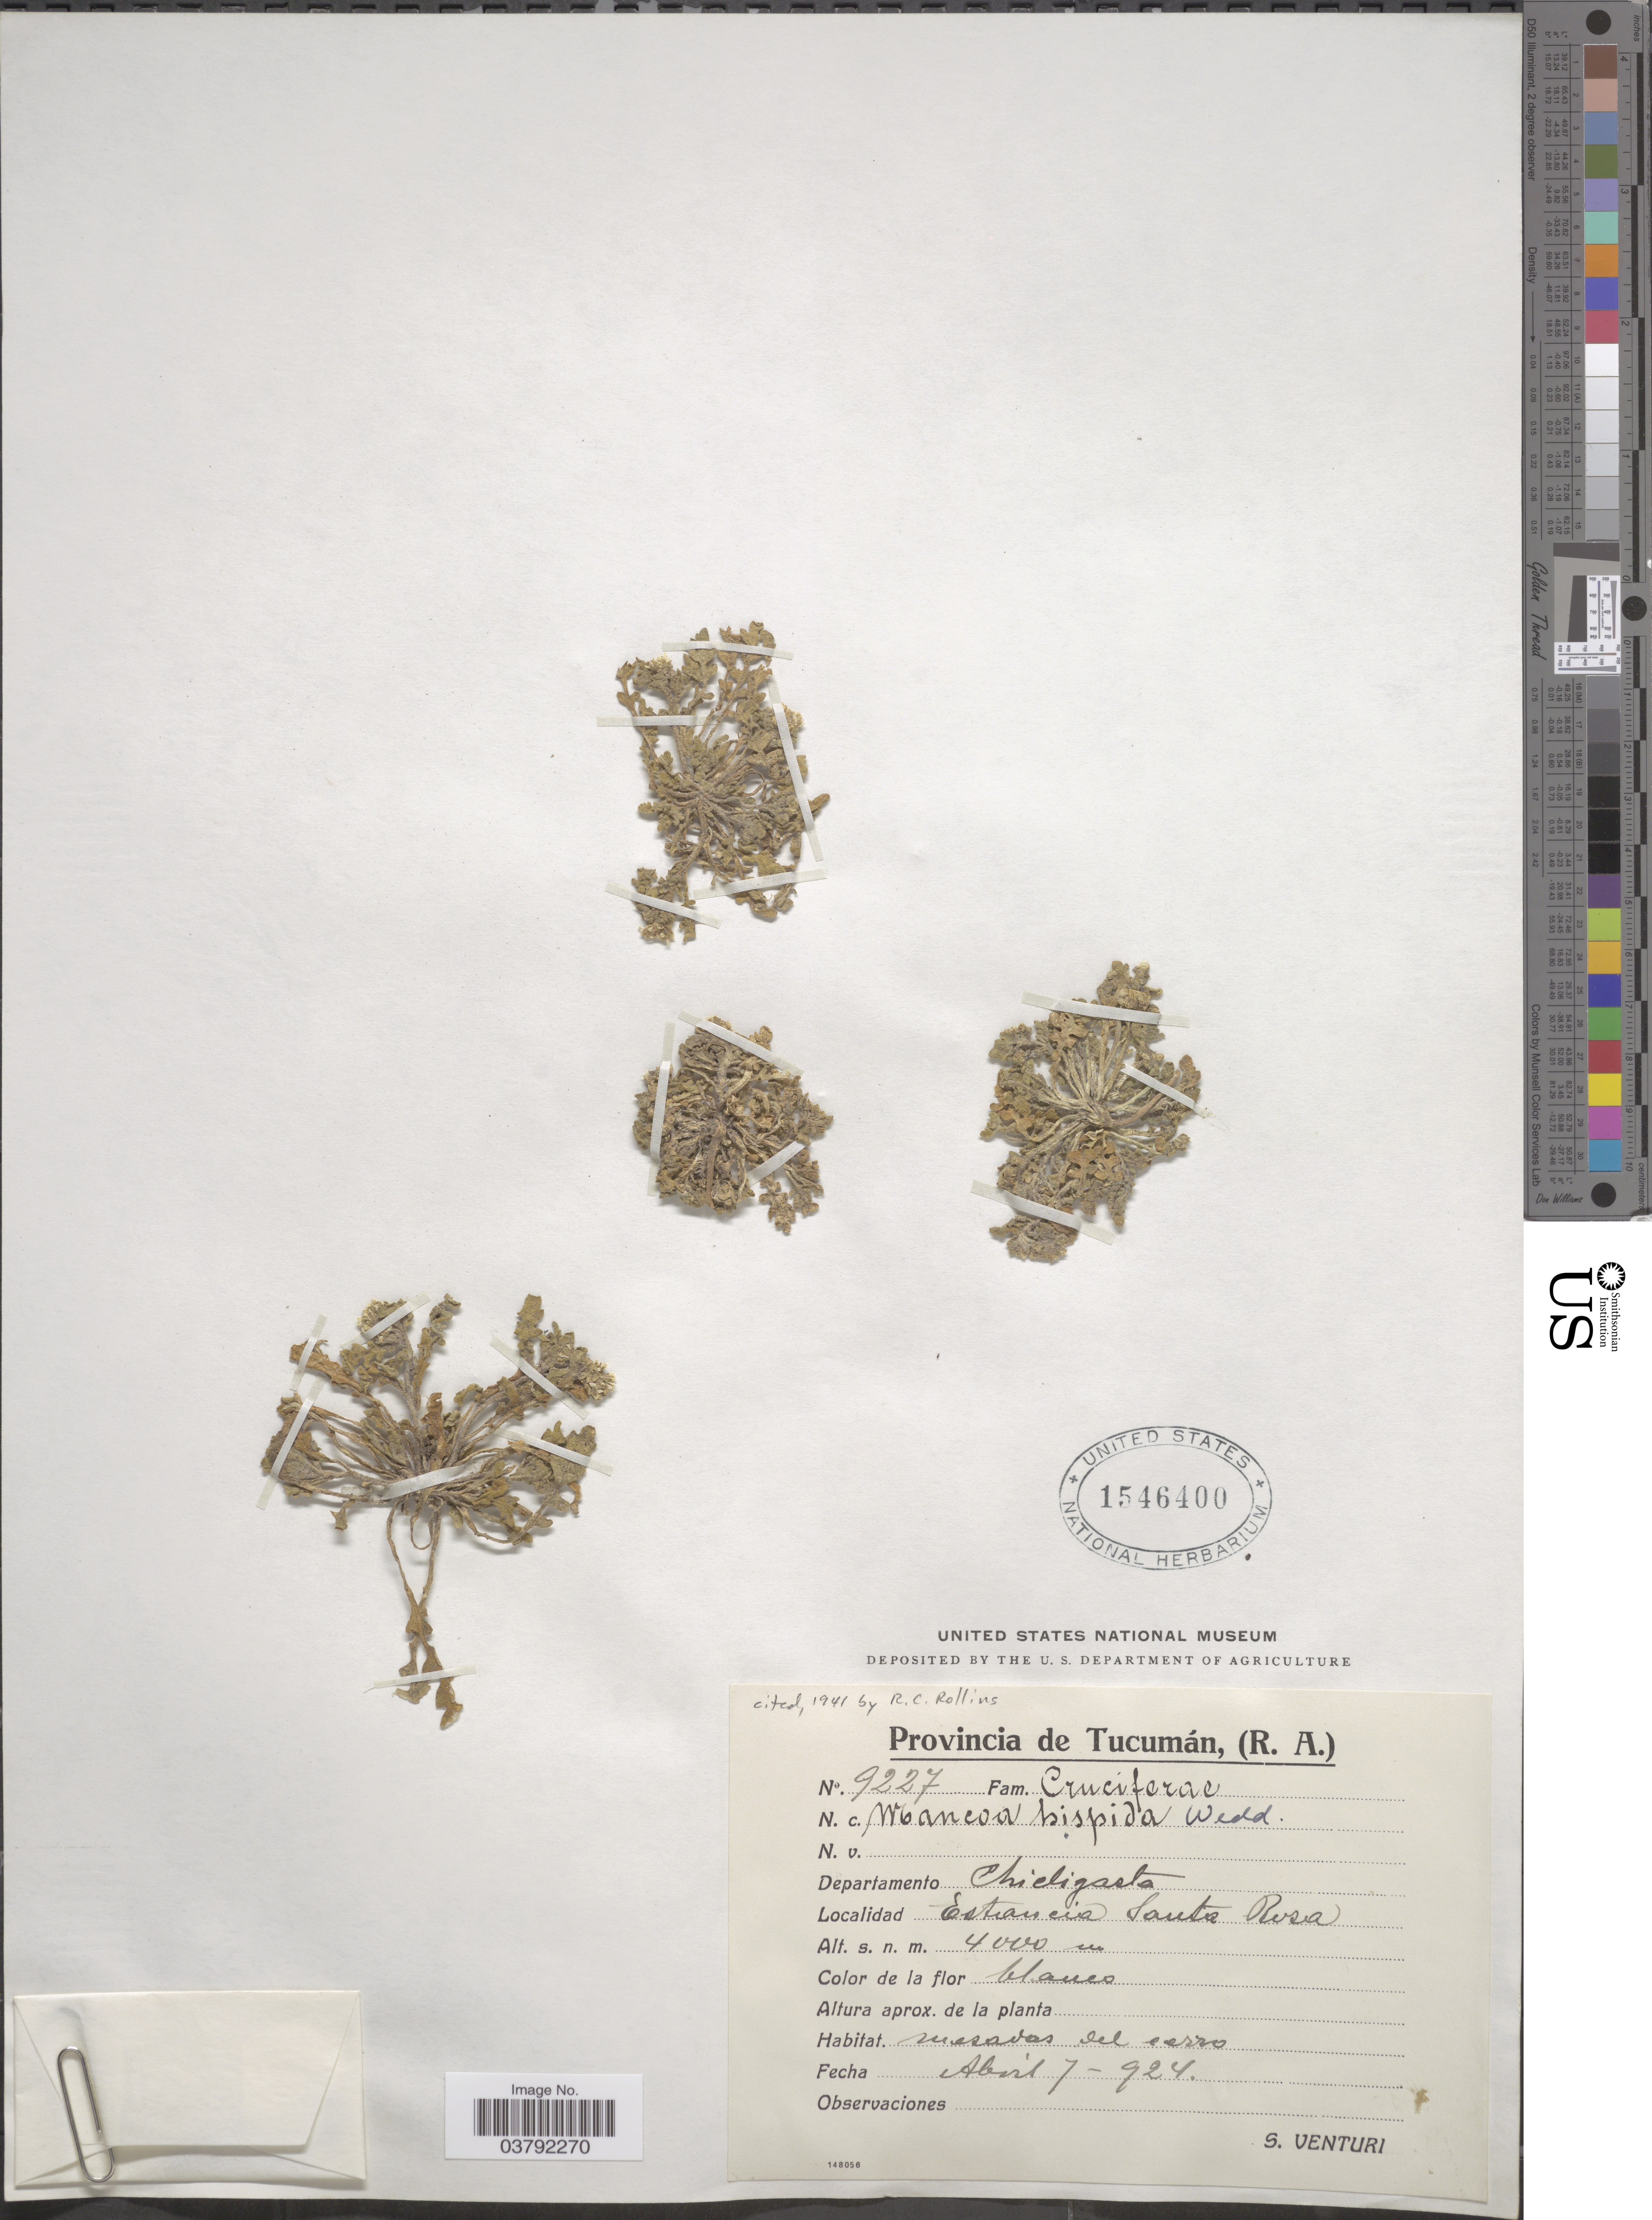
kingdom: Plantae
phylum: Tracheophyta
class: Magnoliopsida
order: Brassicales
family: Brassicaceae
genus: Mancoa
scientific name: Mancoa hispida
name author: Wedd.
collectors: S. Venturi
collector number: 9227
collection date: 1924-04-07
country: Argentina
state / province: Tucuman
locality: Departamento Chicligasta. Estancia Santa Rosa.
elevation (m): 4000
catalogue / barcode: US 1546400